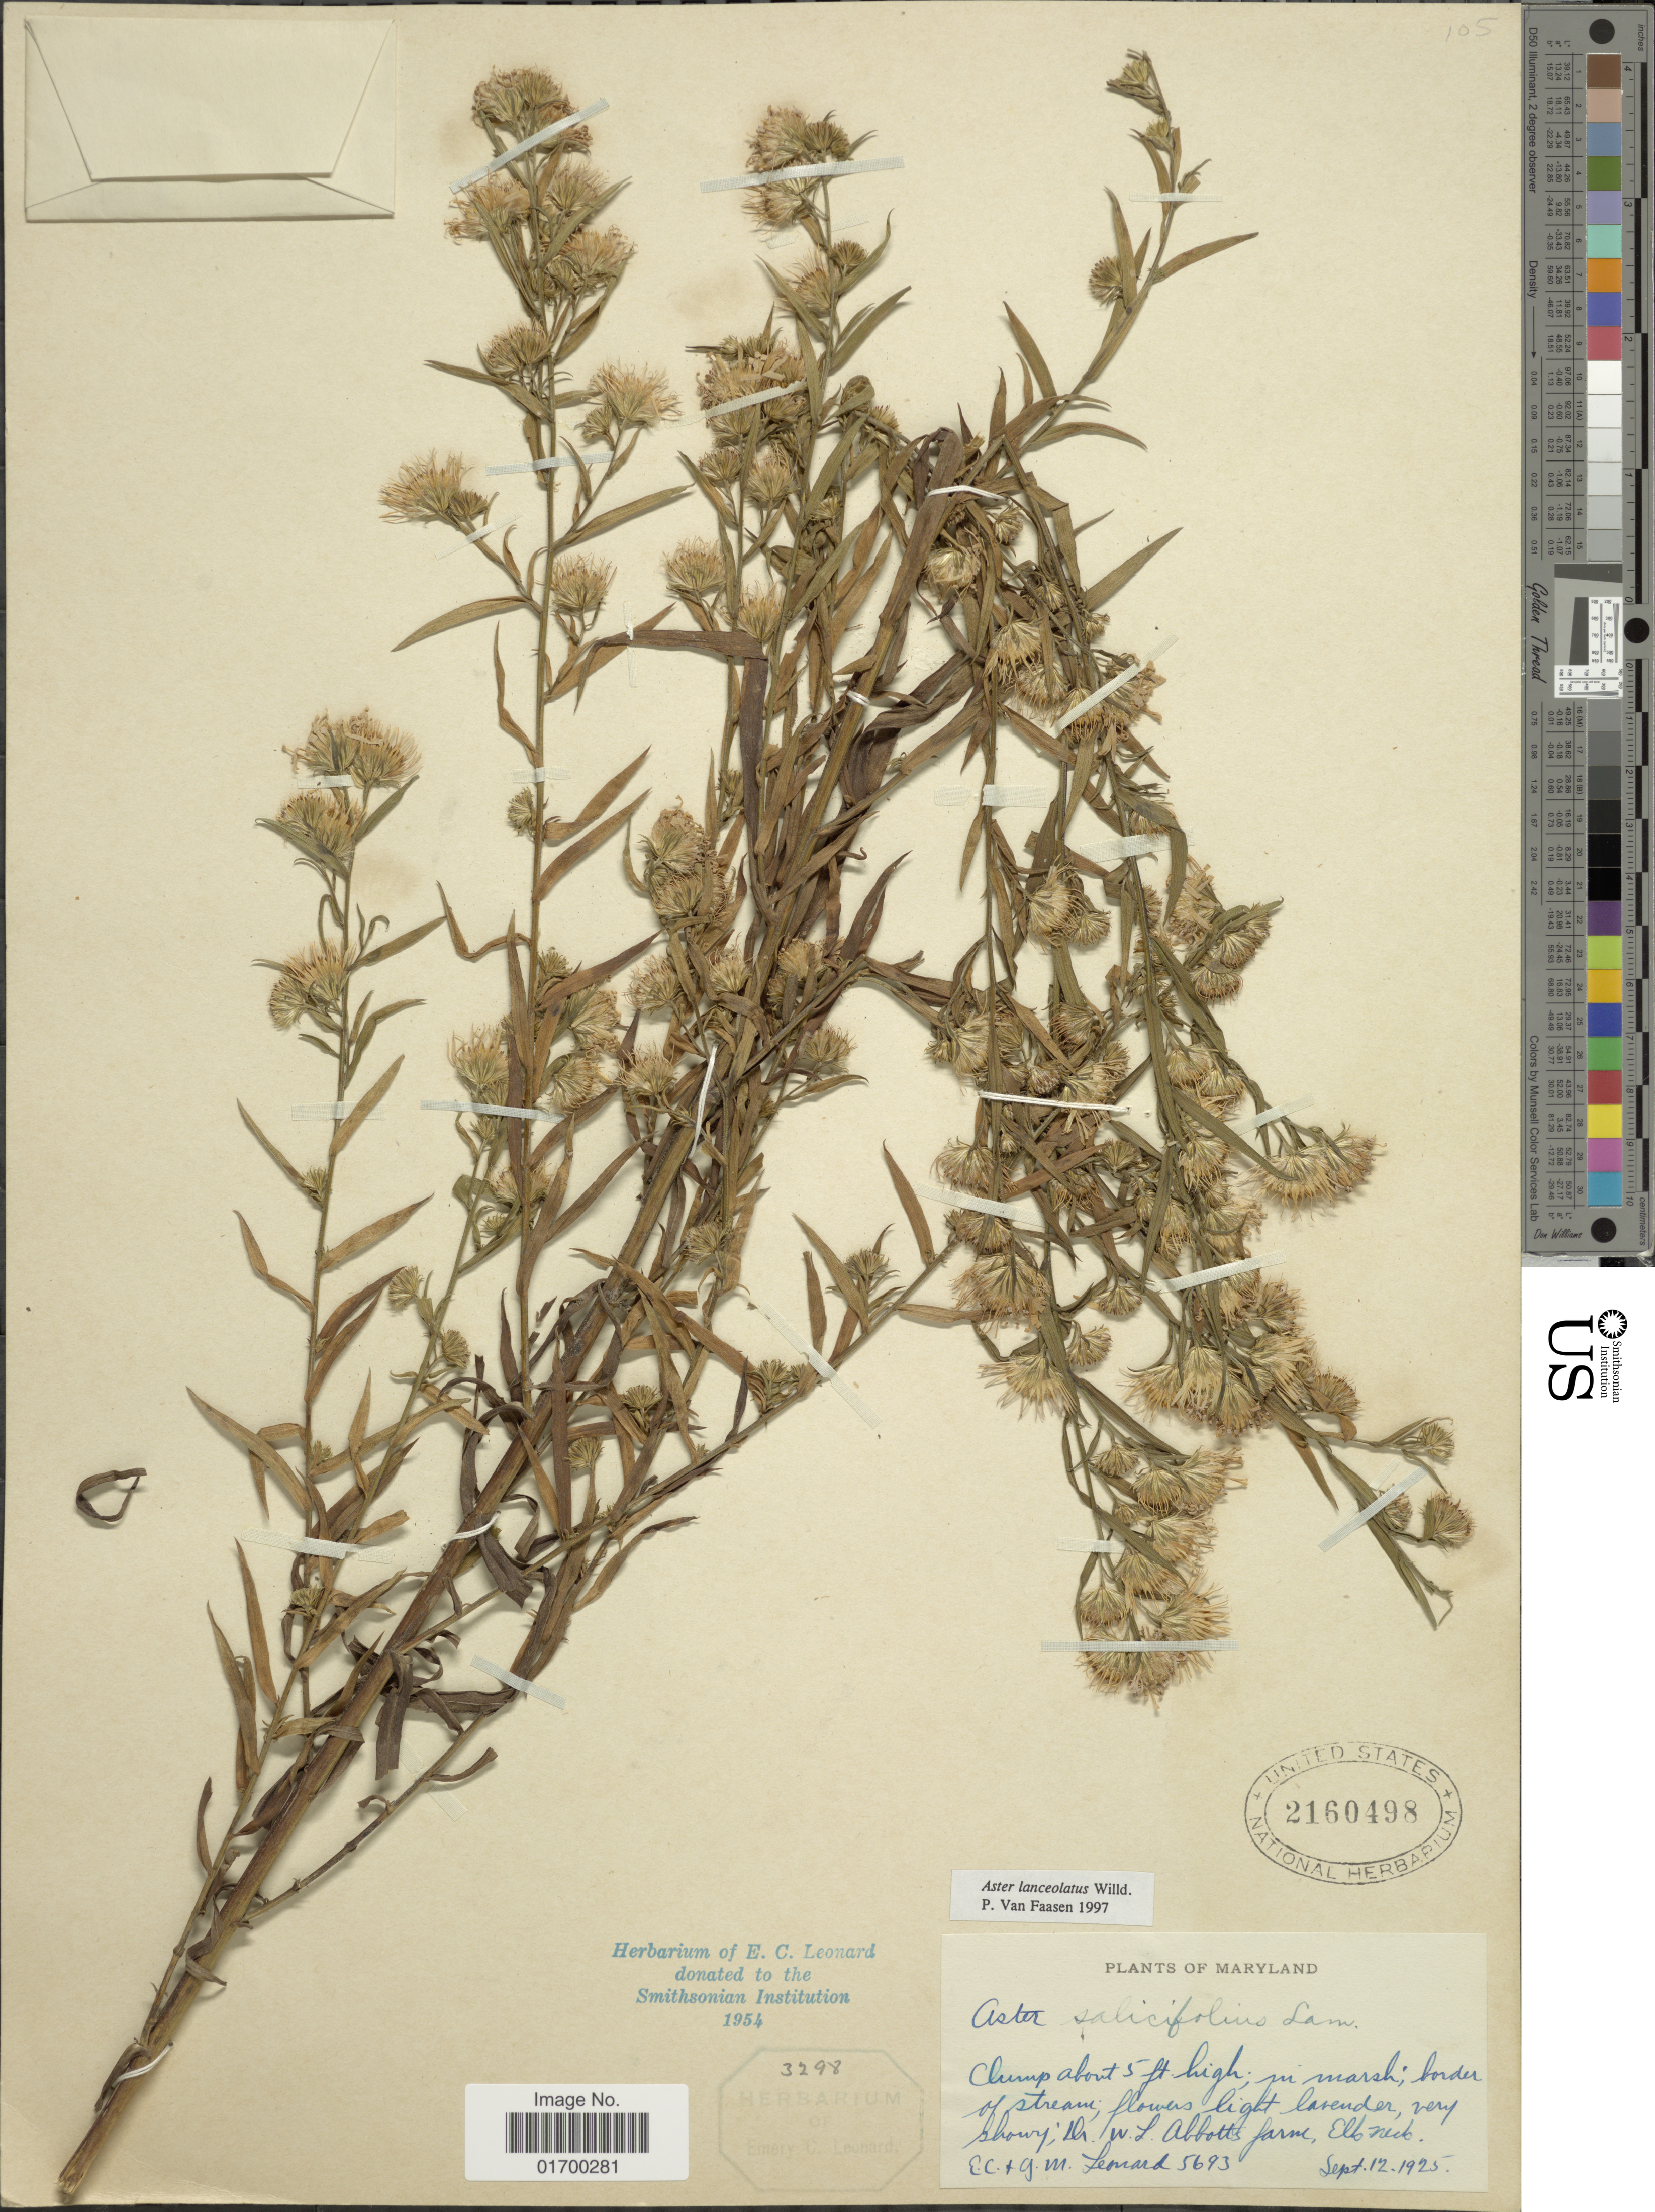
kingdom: Plantae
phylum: Tracheophyta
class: Magnoliopsida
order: Asterales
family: Asteraceae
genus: Symphyotrichum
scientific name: Symphyotrichum lanceolatum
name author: (Willd.) G.L. Nesom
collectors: E. C. Leonard & G. M. Leonard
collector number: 5693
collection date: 1925-09-12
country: United States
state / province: Maryland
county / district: Cecil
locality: Abbotts farm, Elkneck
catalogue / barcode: US 2160498